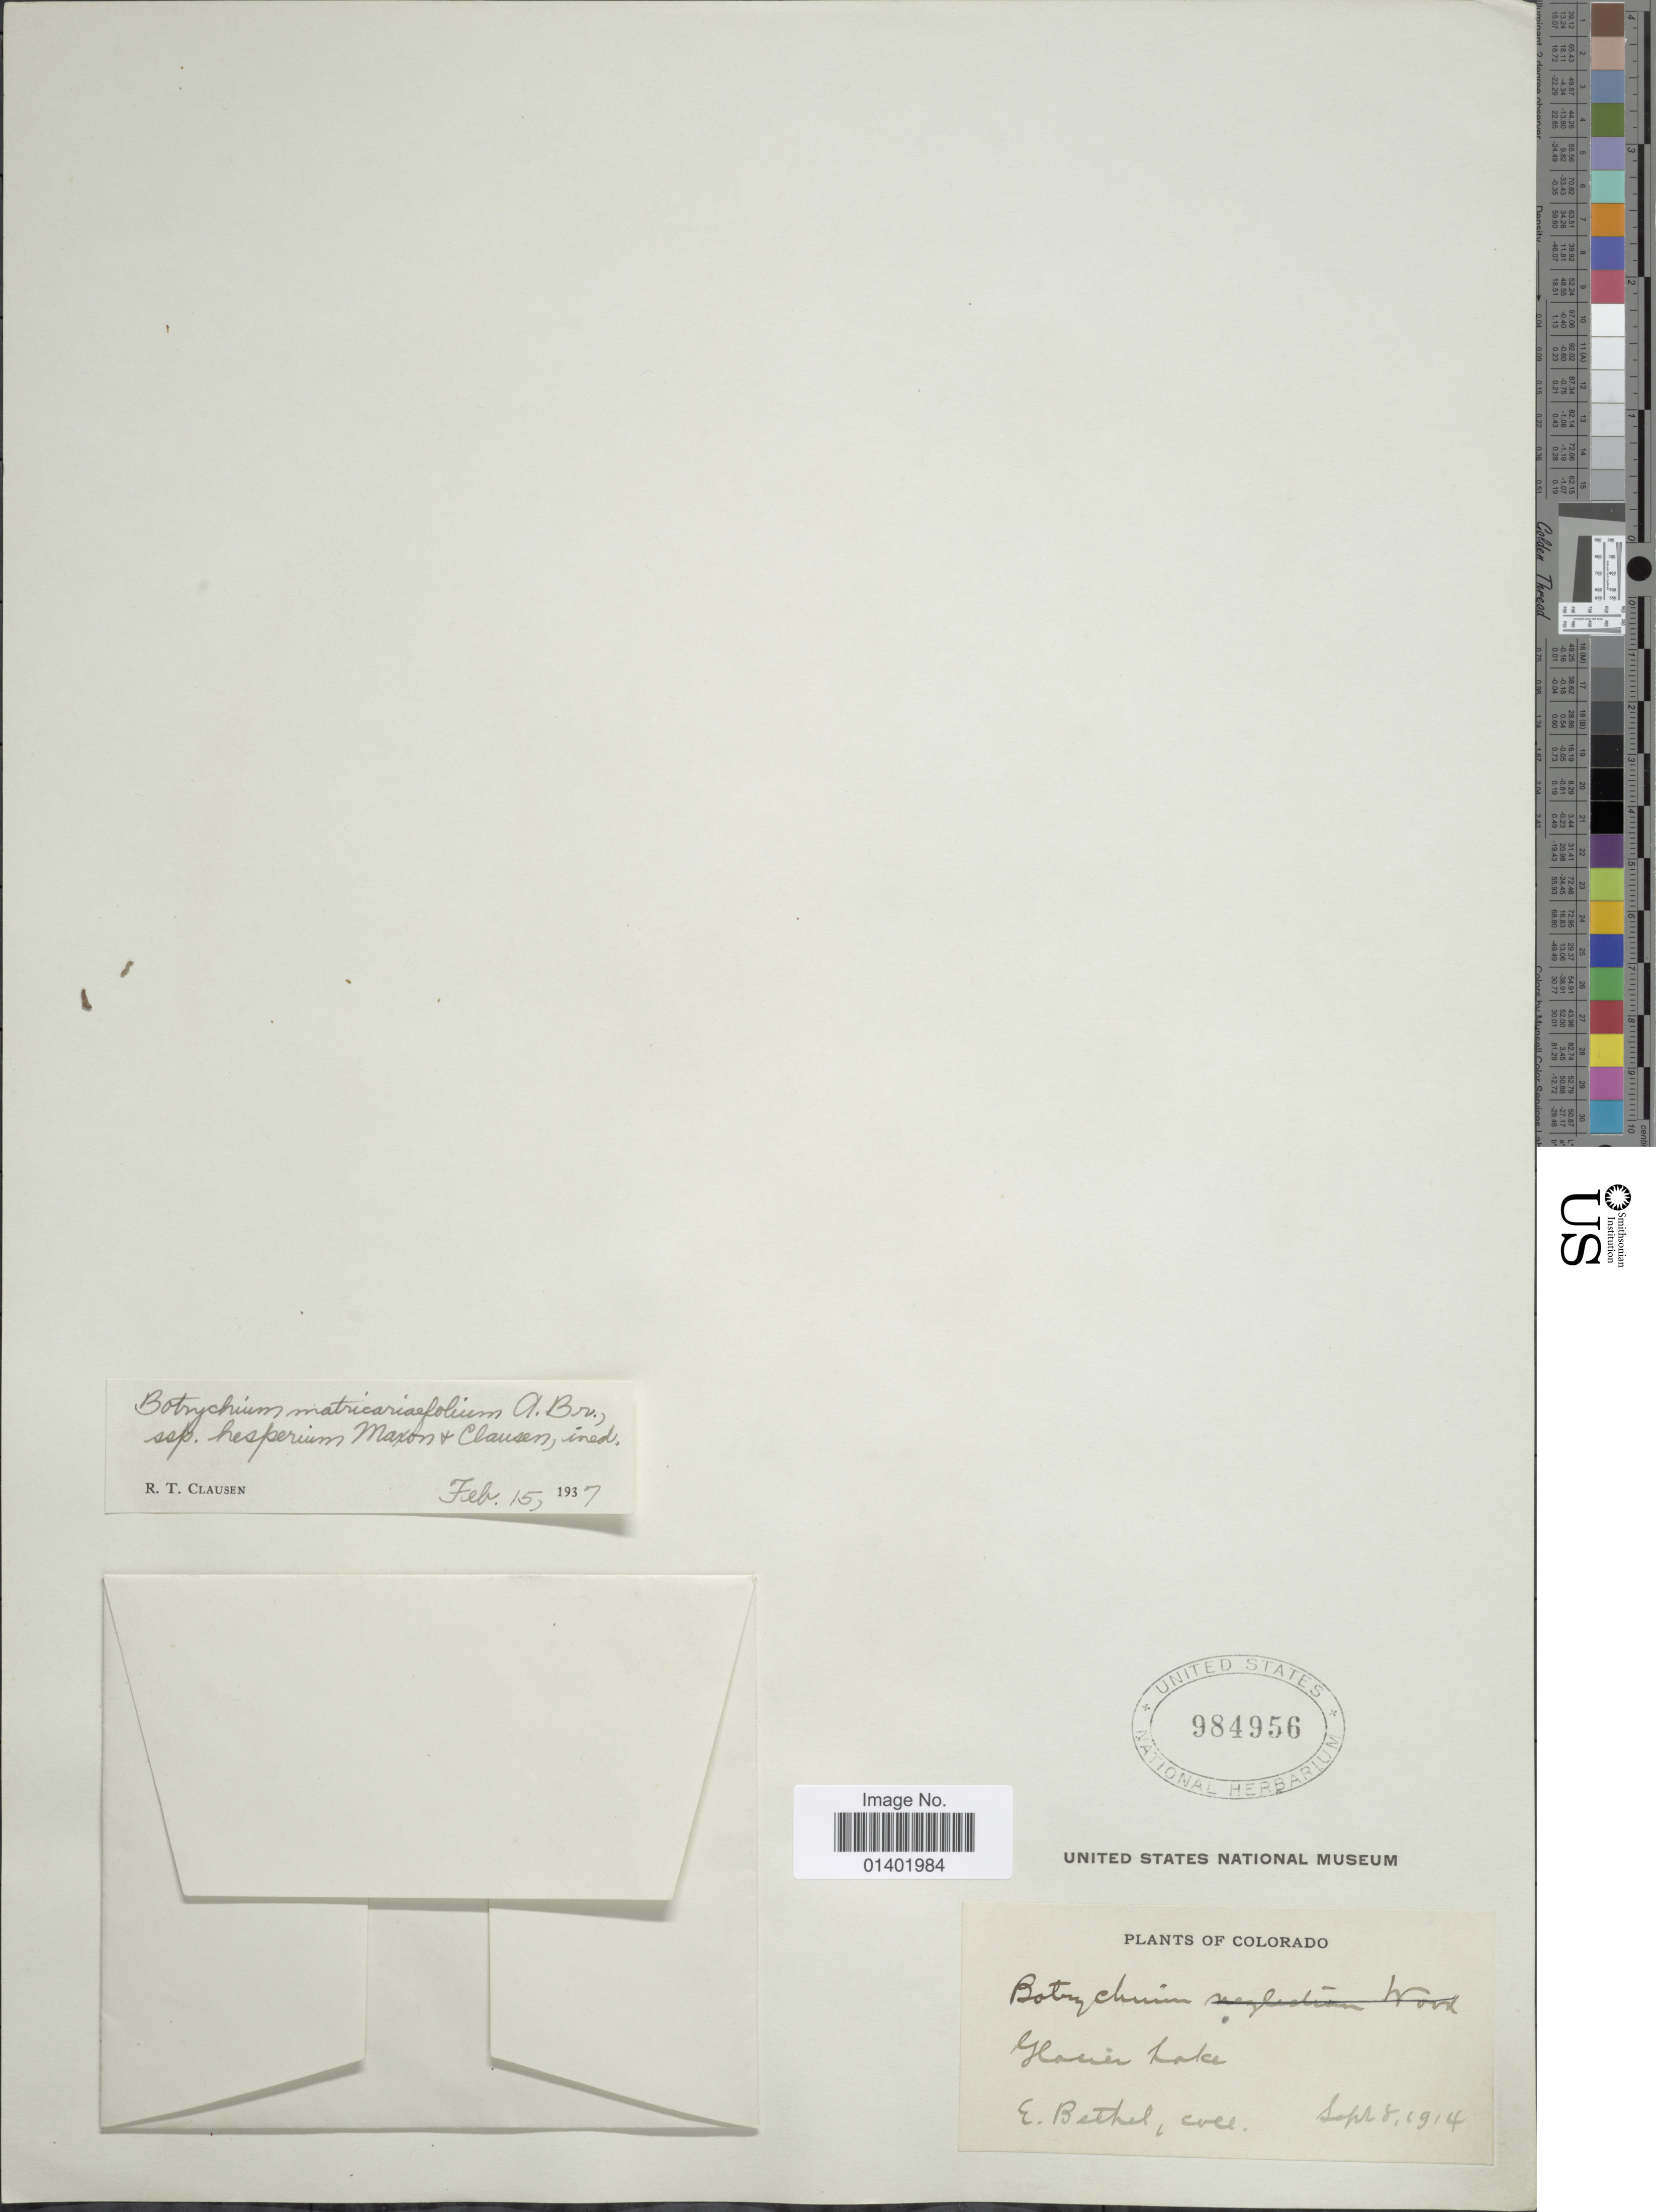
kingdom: Plantae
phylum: Tracheophyta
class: Polypodiopsida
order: Ophioglossales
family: Ophioglossaceae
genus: Botrychium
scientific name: Botrychium hesperium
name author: (Maxon & R.T. Clausen) W.H. Wagner & Lellinger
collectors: E. Bethel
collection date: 1914-09-08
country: United States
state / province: Colorado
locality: Glacier Lake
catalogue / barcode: US 984956